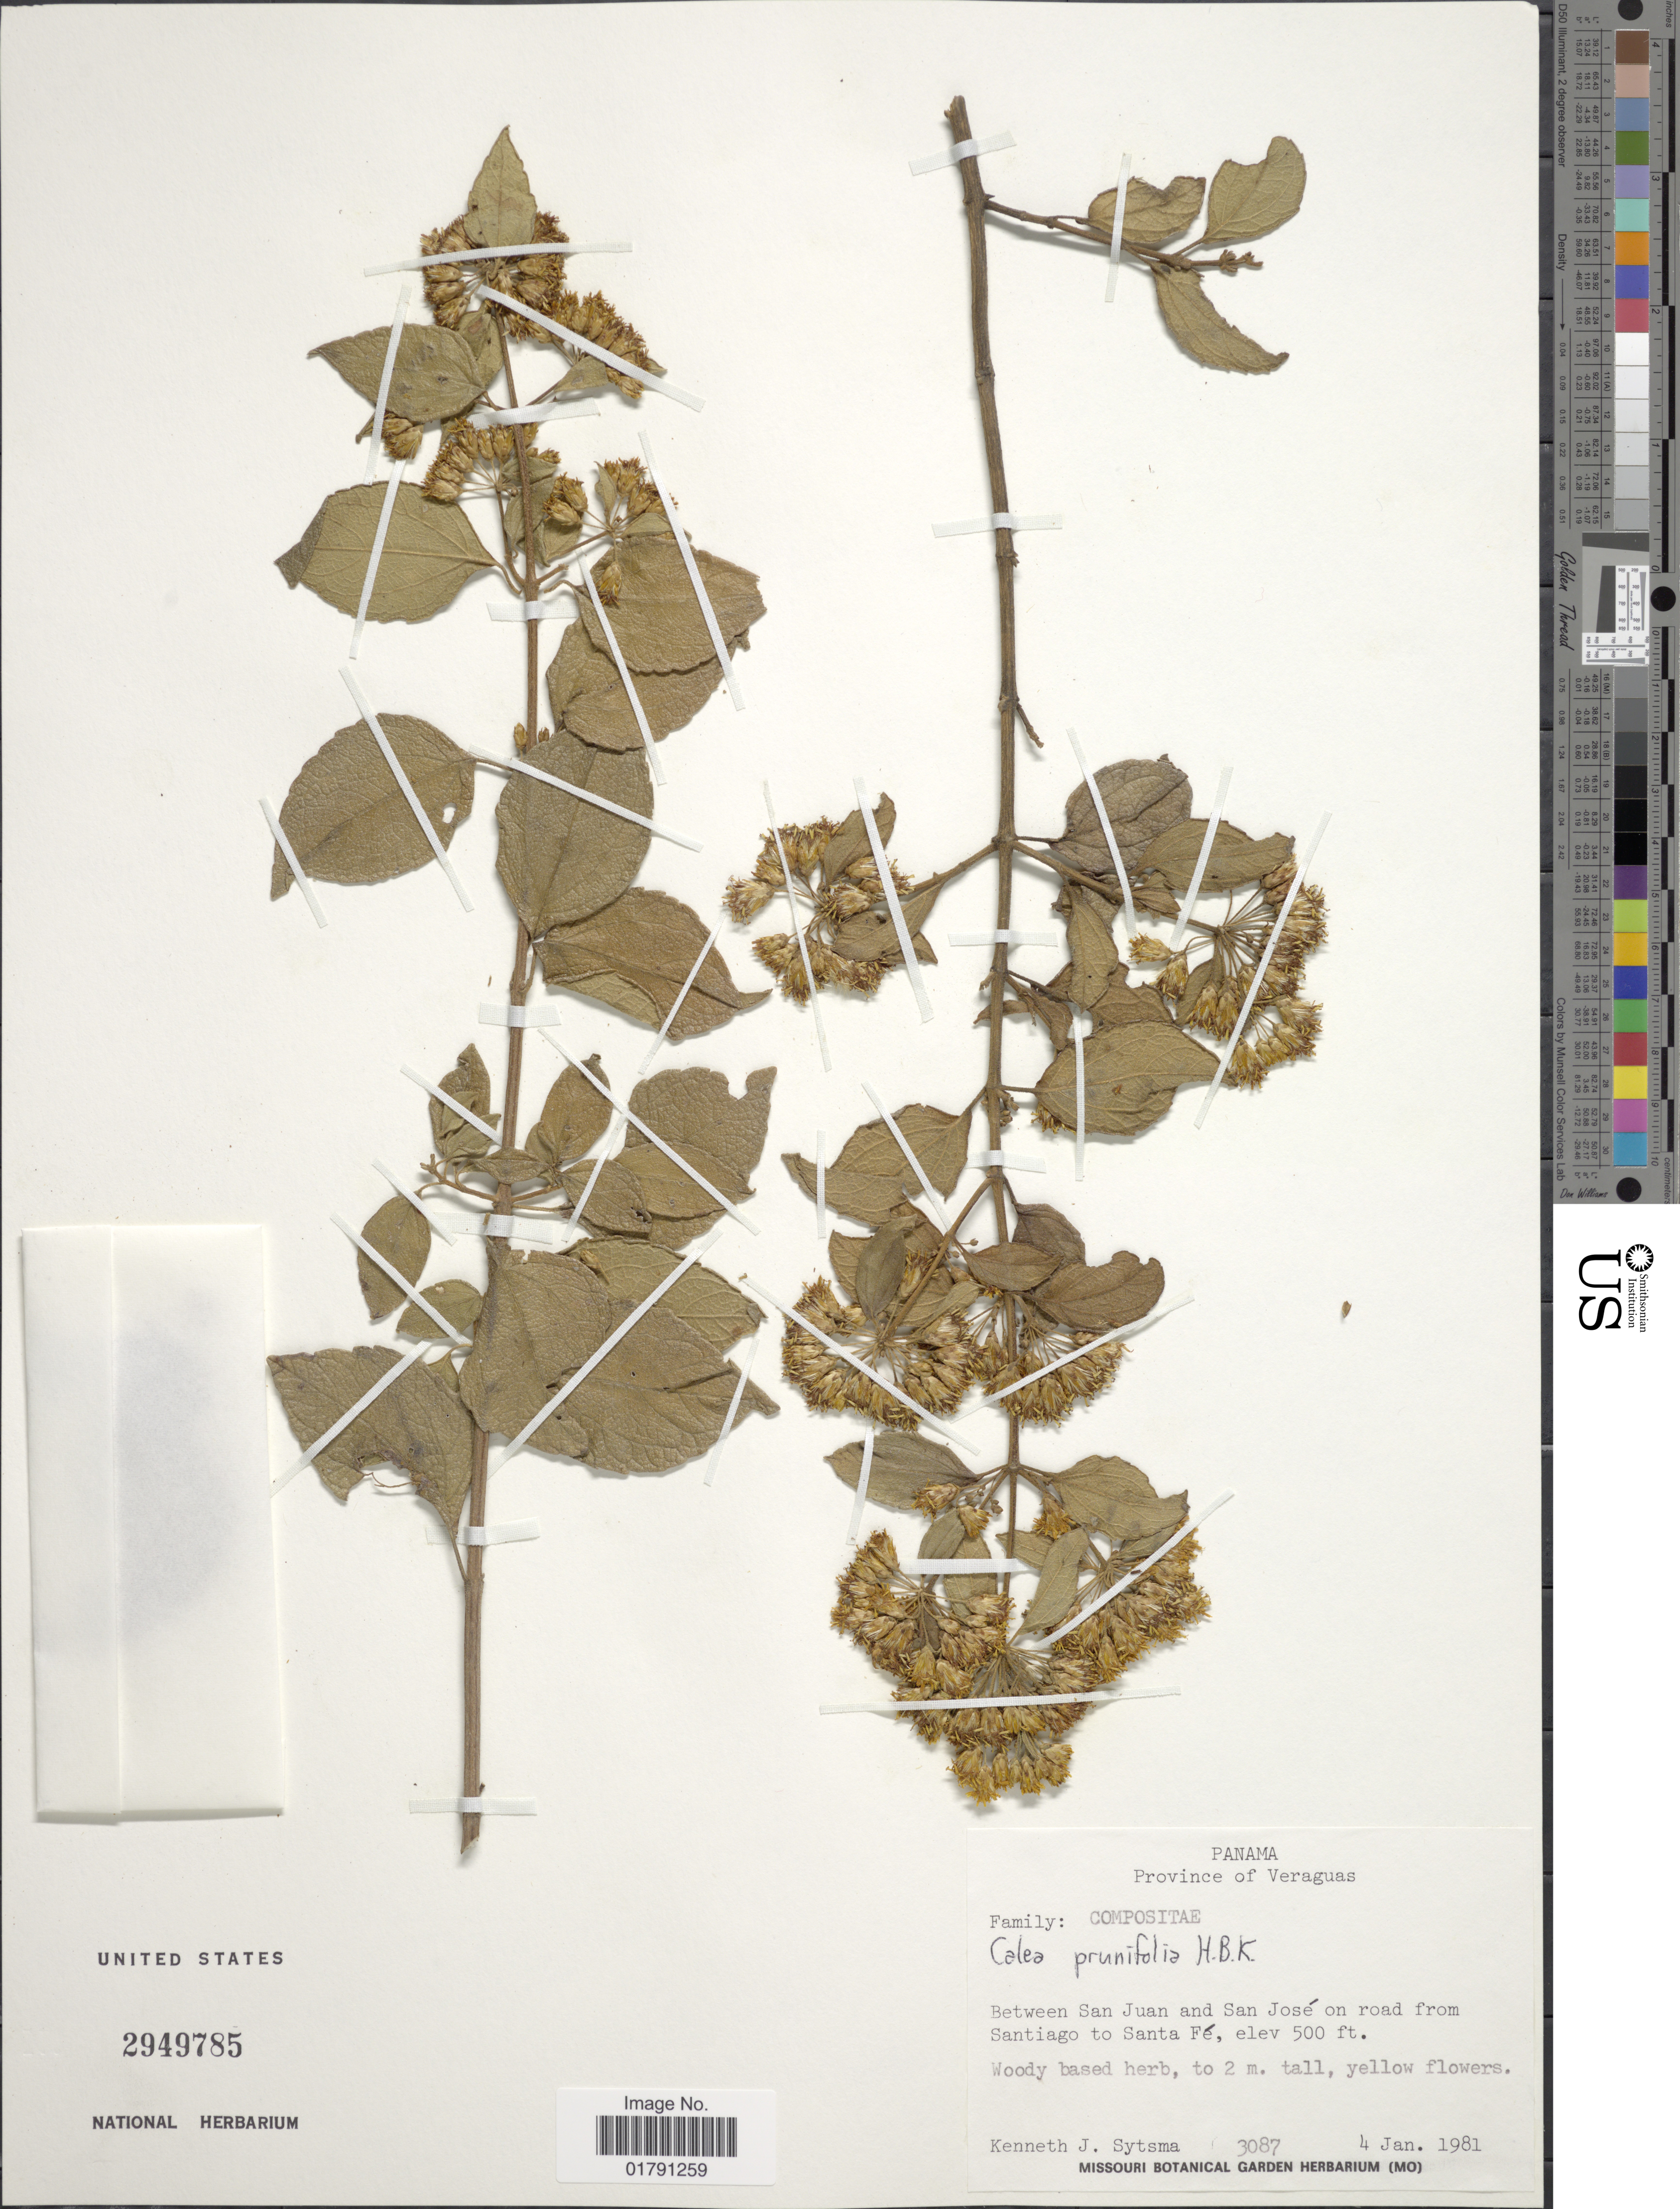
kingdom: Plantae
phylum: Tracheophyta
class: Magnoliopsida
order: Asterales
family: Asteraceae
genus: Calea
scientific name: Calea prunifolia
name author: Kunth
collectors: K. J. Sytsma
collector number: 3087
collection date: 1981-01-04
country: France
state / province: Auvergne-Rhône-Alpes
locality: Between San Juan and San Jose on road from Santiago to Santa Fe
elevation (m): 152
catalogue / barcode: US 2949785